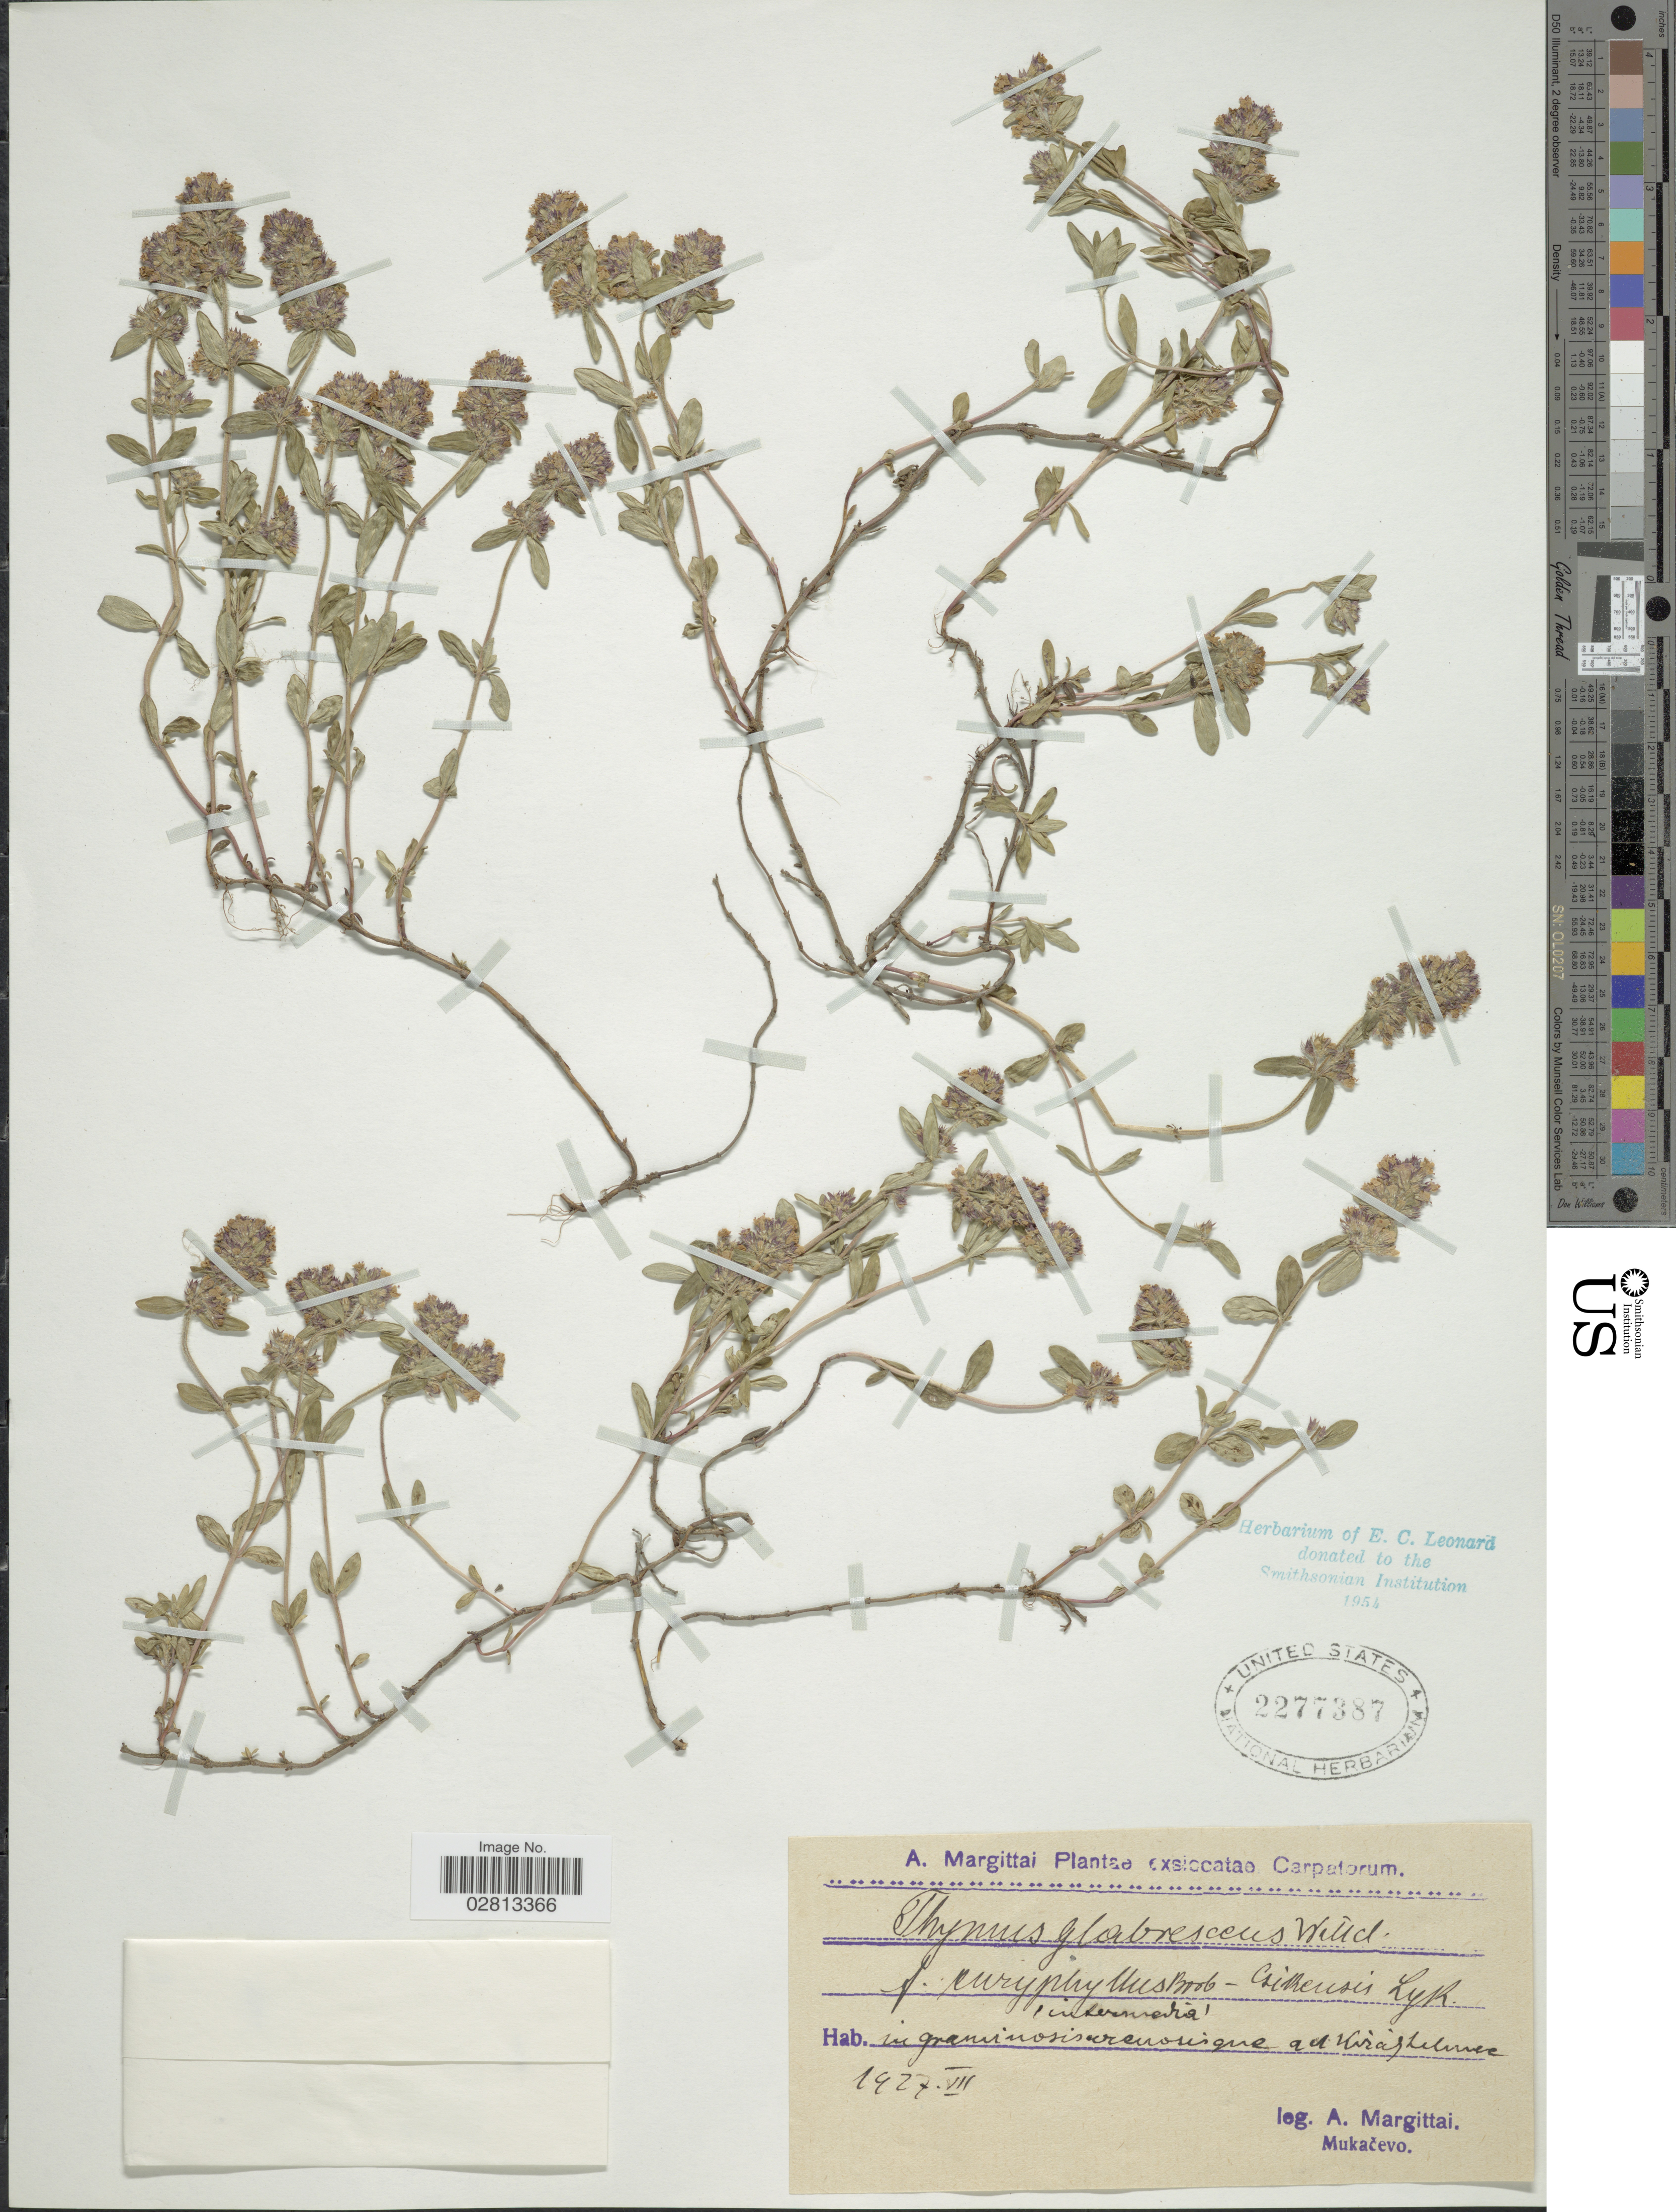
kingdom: Plantae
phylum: Tracheophyta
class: Magnoliopsida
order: Lamiales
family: Lamiaceae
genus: Thymus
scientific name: Thymus glabrescens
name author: Willd.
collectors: A. Margittai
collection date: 1927-07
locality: Carpatorum. in graminosis arenosis que ad Kirazheluwe [interpreted]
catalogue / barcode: US 2277387